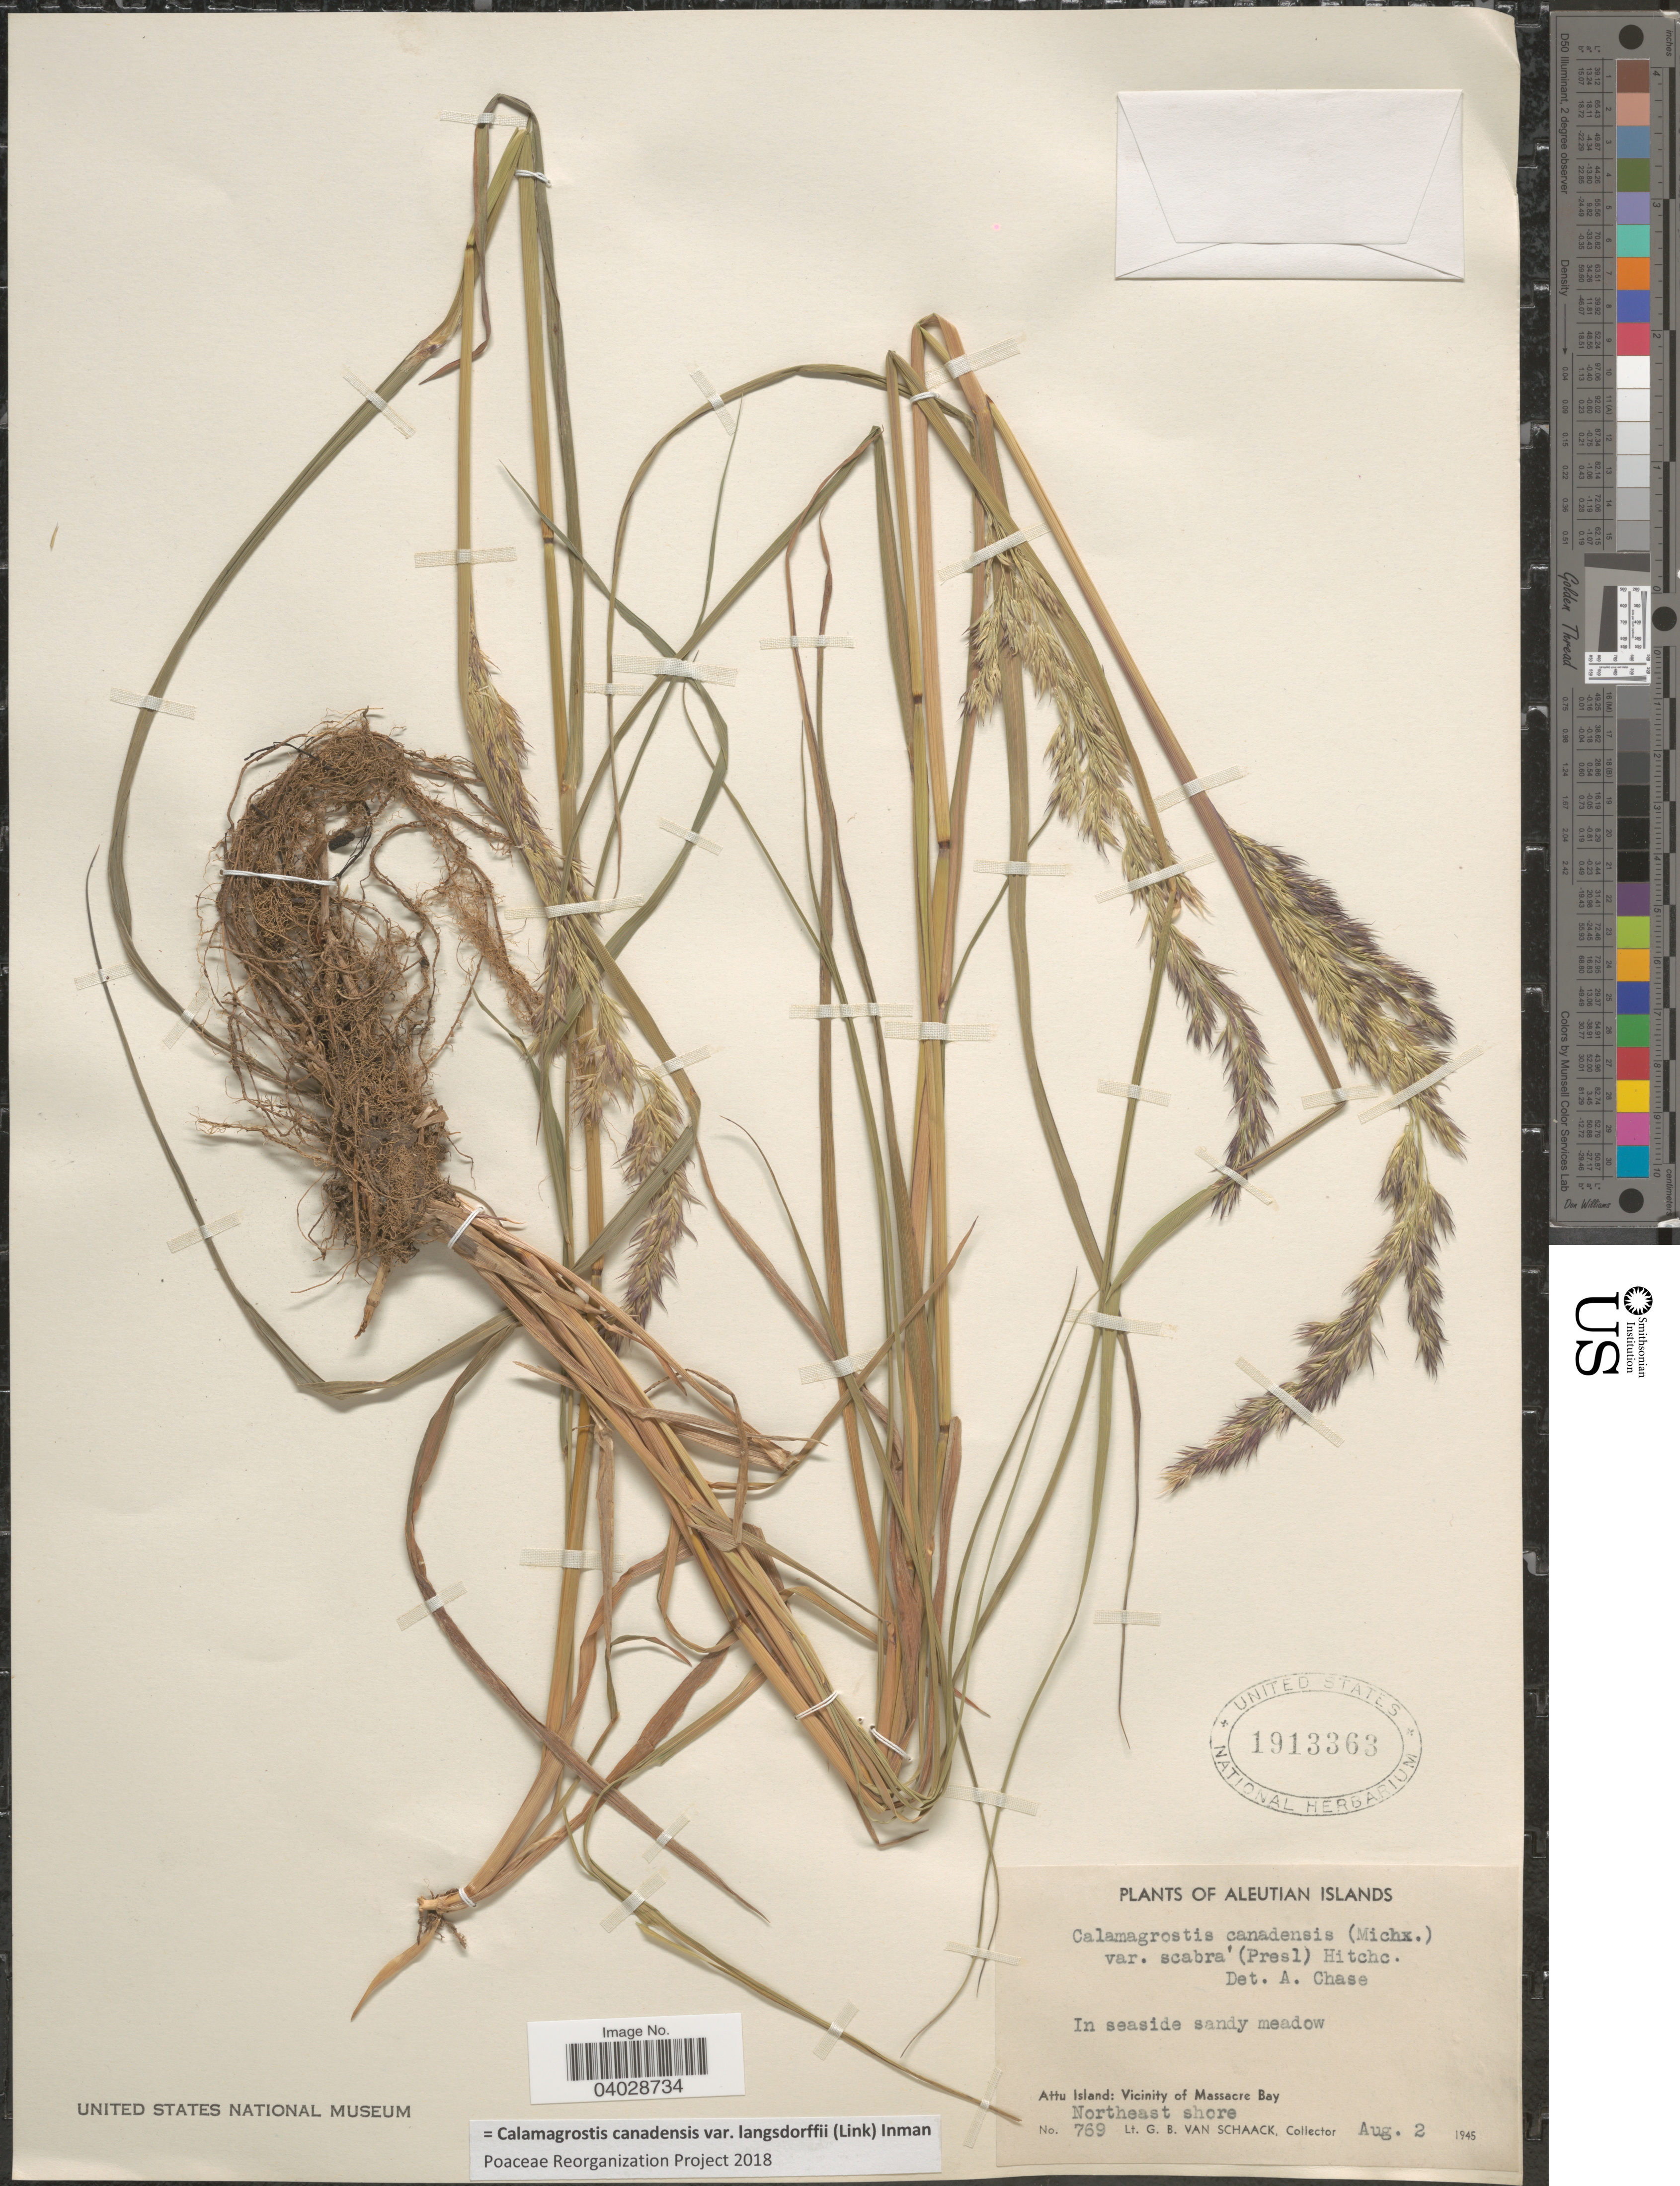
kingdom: Plantae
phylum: Tracheophyta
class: Liliopsida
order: Poales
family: Poaceae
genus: Calamagrostis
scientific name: Calamagrostis canadensis var. langsdorffii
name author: (Link) Inman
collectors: G. Van Schaack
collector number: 769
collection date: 1945-08-02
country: United States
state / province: Alaska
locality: Aleutian Islands. In seaside sandy meadow. Attu Island: Vicinity of Massacre Bay. Northeast shore.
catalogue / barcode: US 1913363